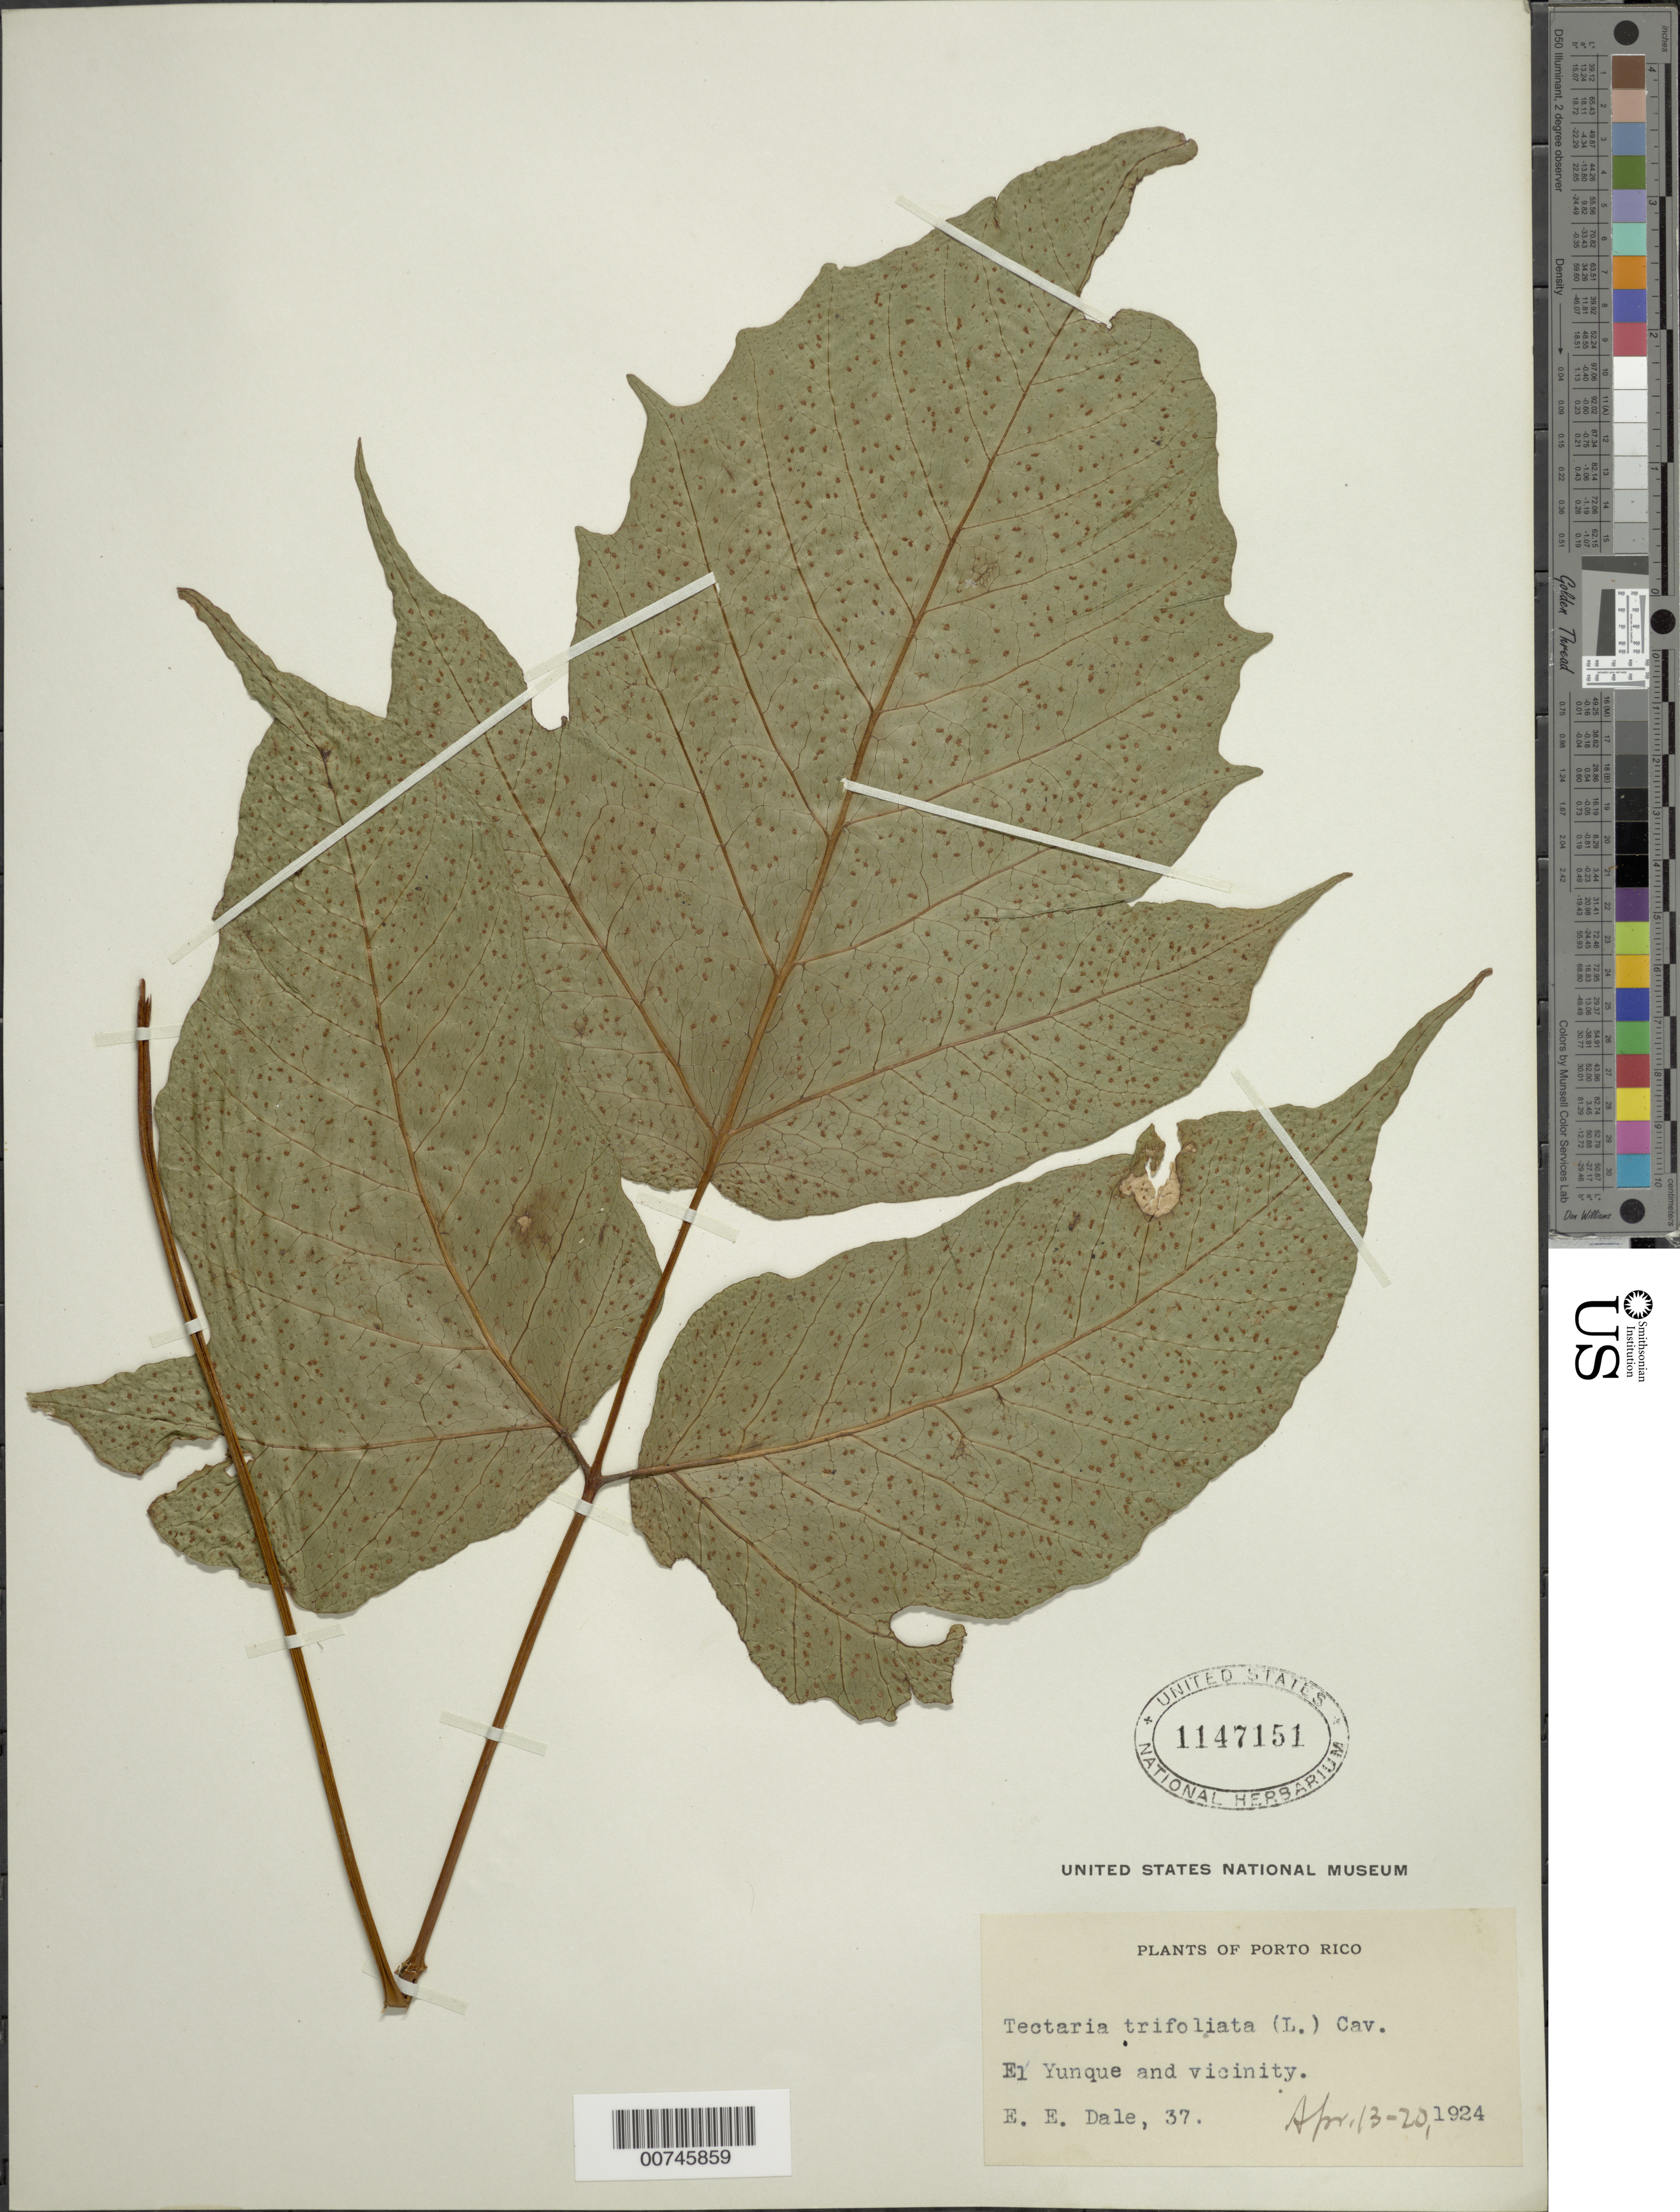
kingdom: Plantae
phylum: Tracheophyta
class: Polypodiopsida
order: Polypodiales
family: Tectariaceae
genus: Tectaria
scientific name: Tectaria trifoliata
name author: (L.) Cav.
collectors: E. Dale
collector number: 37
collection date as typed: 13 Apr 1924 to 20 Apr 1924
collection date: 1924-04-13/1924-04-20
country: Puerto Rico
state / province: Río Grande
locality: El Yunque and vicinity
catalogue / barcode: US 1147151